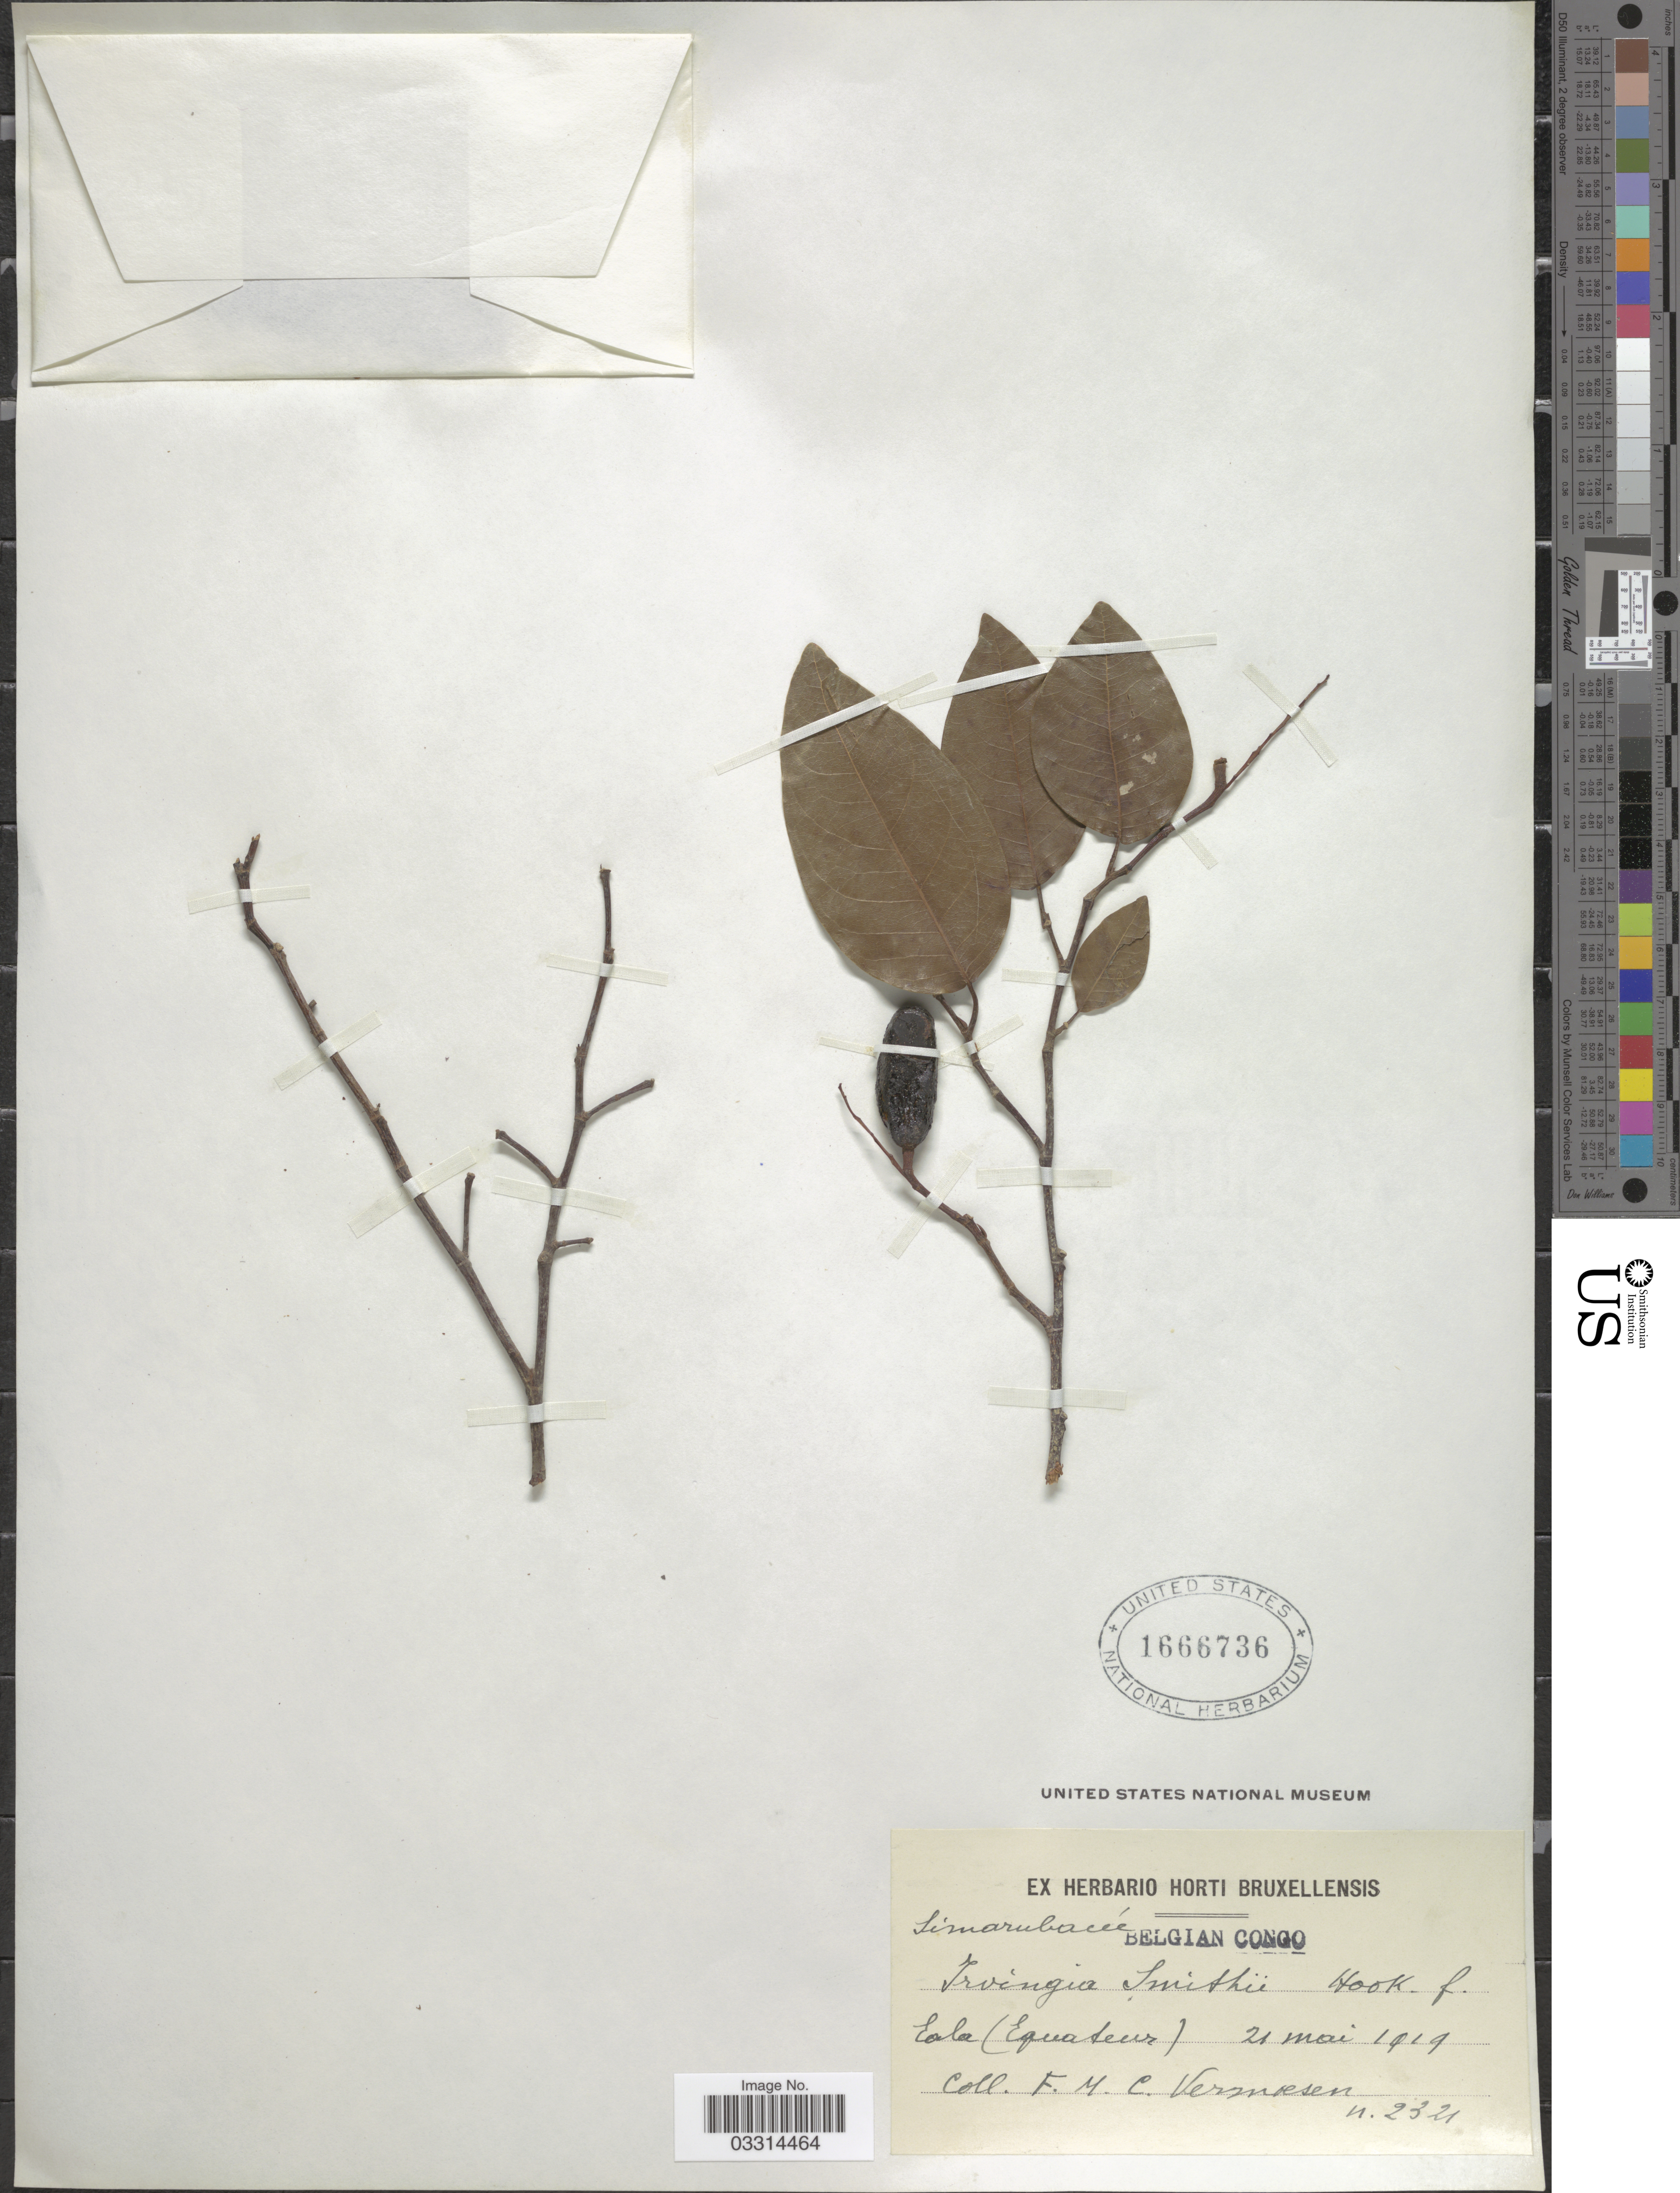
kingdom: Plantae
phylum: Tracheophyta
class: Magnoliopsida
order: Malpighiales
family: Irvingiaceae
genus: Irvingia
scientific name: Irvingia smithii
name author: Hook. f.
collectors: C. Vermoesen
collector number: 2321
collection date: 1919-05-21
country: Congo, Democratic Republic of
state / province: Equateur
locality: Belgian Congo. Eala.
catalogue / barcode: US 1666736